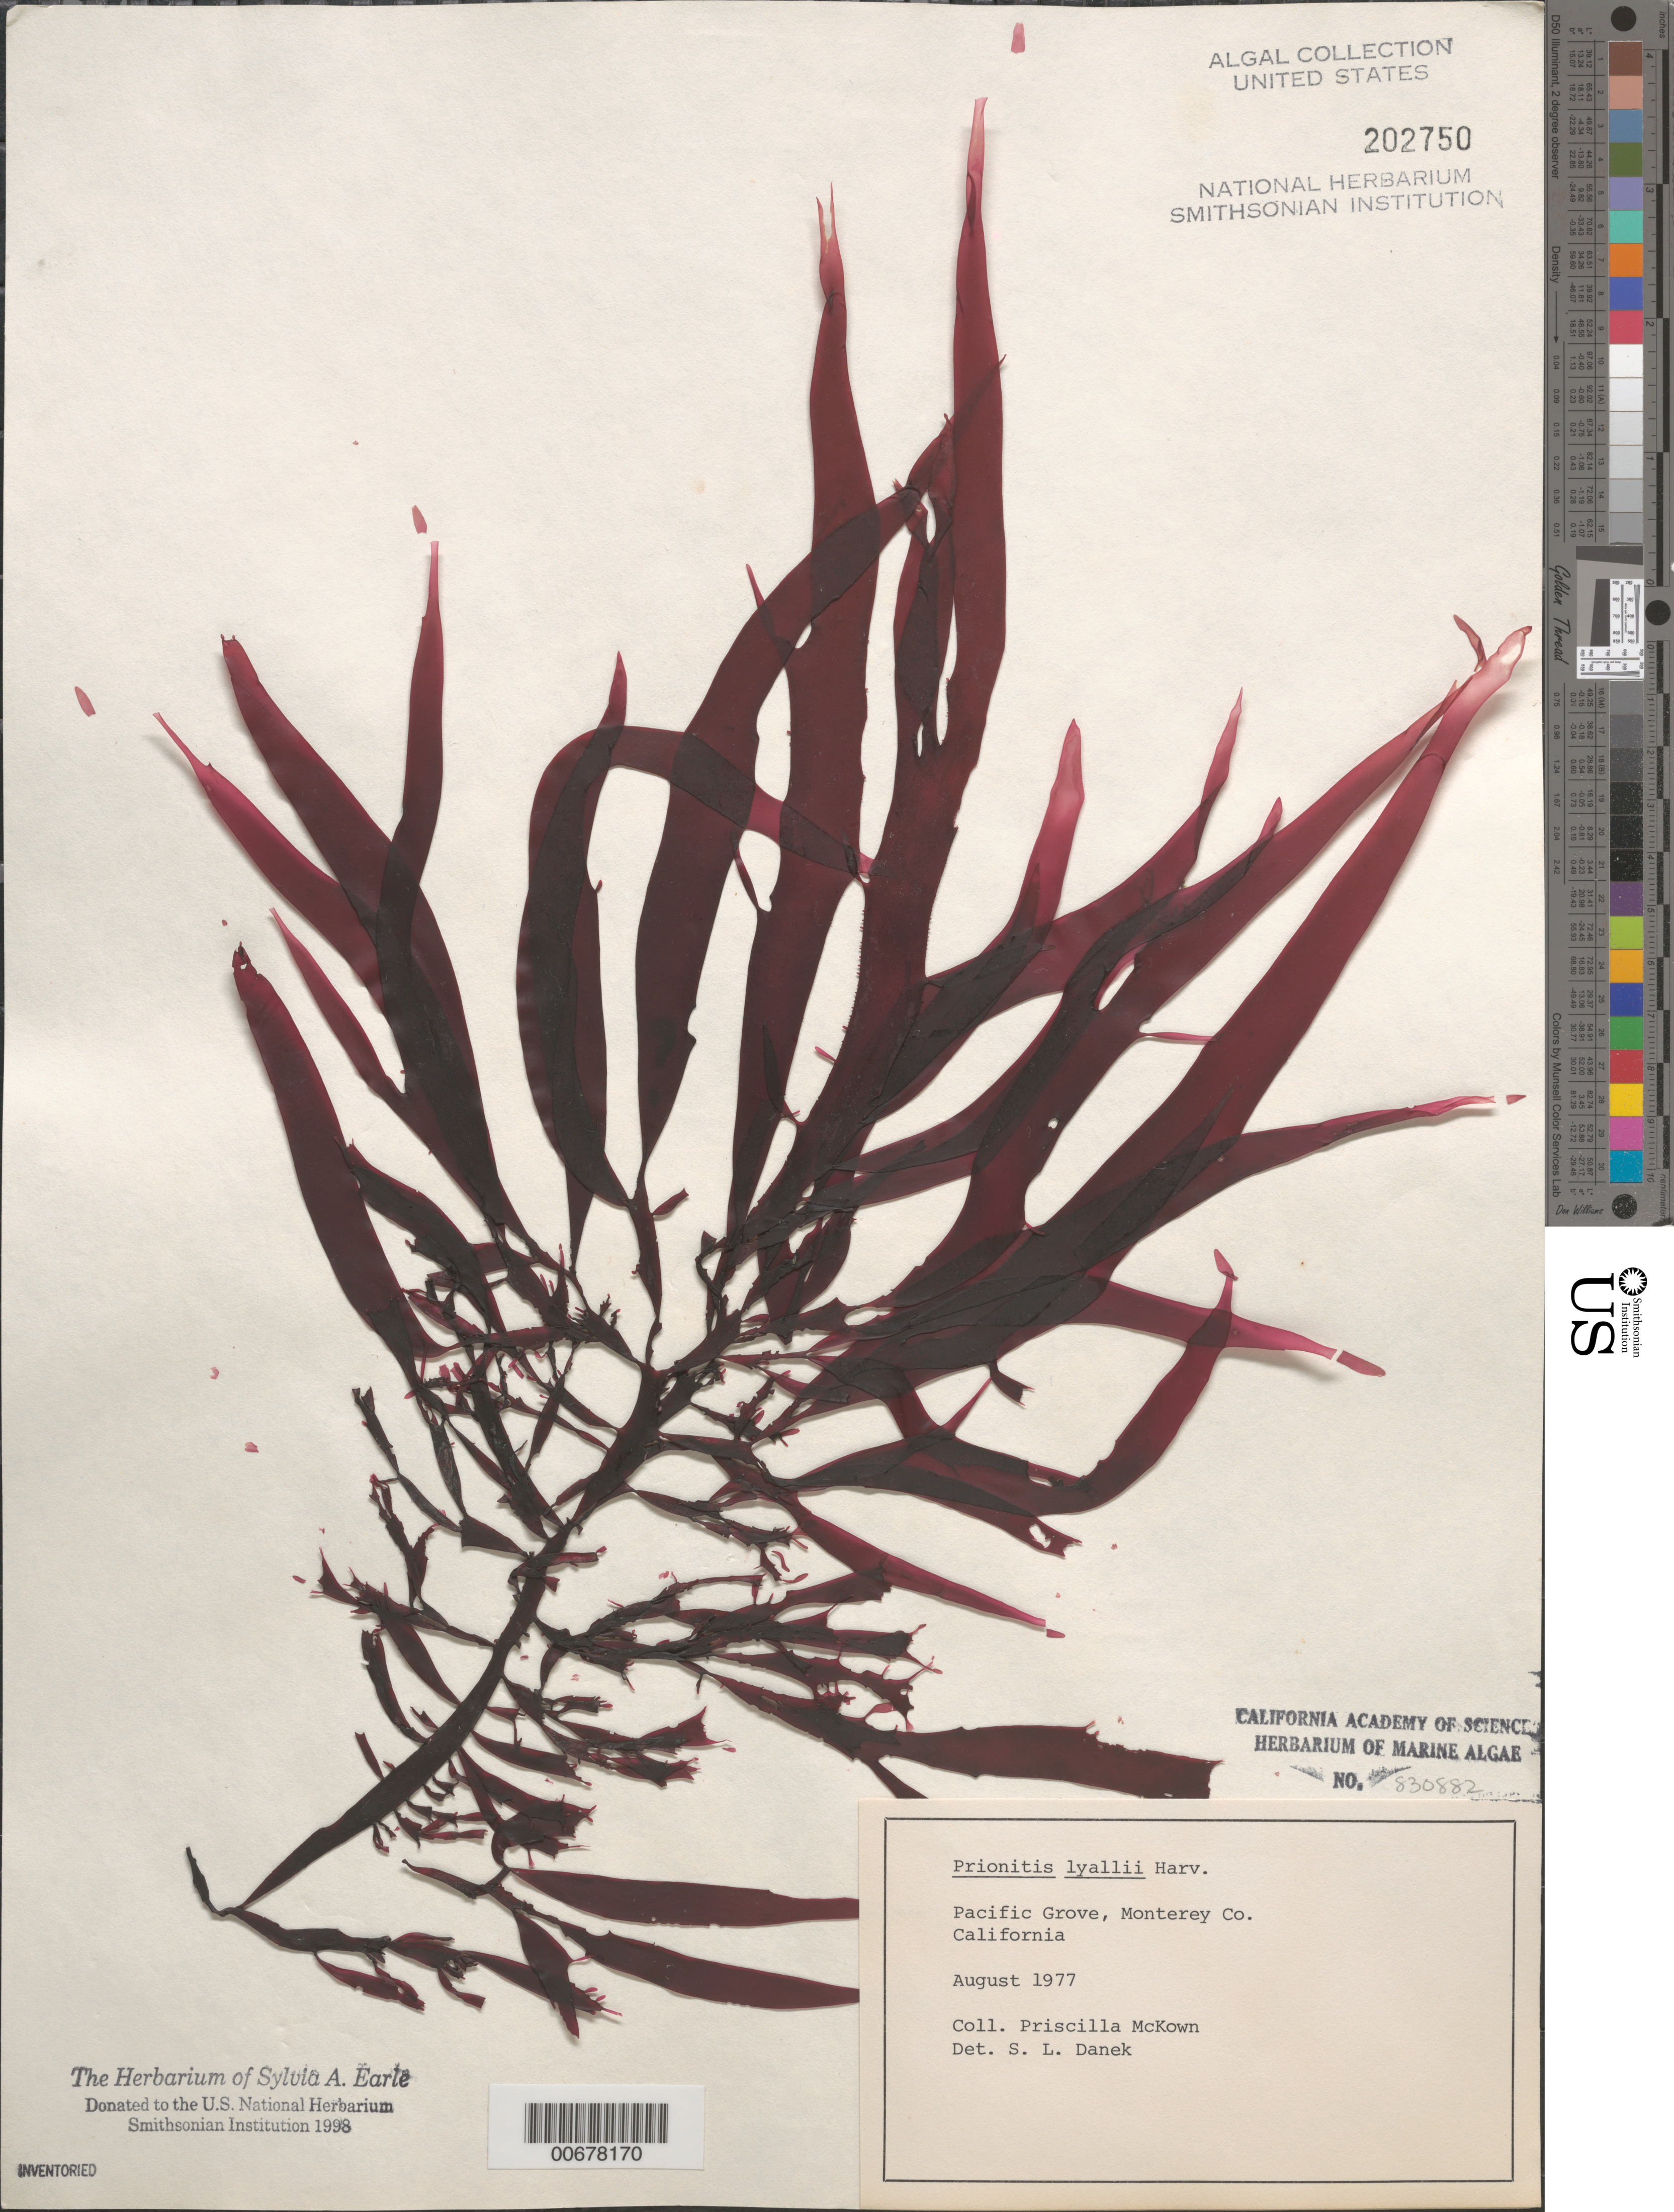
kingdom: Plantae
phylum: Rhodophyta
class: Florideophyceae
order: Cryptonemiales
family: Cryptonemiaceae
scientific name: Prionitis sternbergii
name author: (C. Agardh) J. Agardh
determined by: Algae name updating Project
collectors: P. McKown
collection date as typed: Aug 1977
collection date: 1977-08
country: United States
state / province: California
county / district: Monterey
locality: Pacific Grove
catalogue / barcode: US 202750